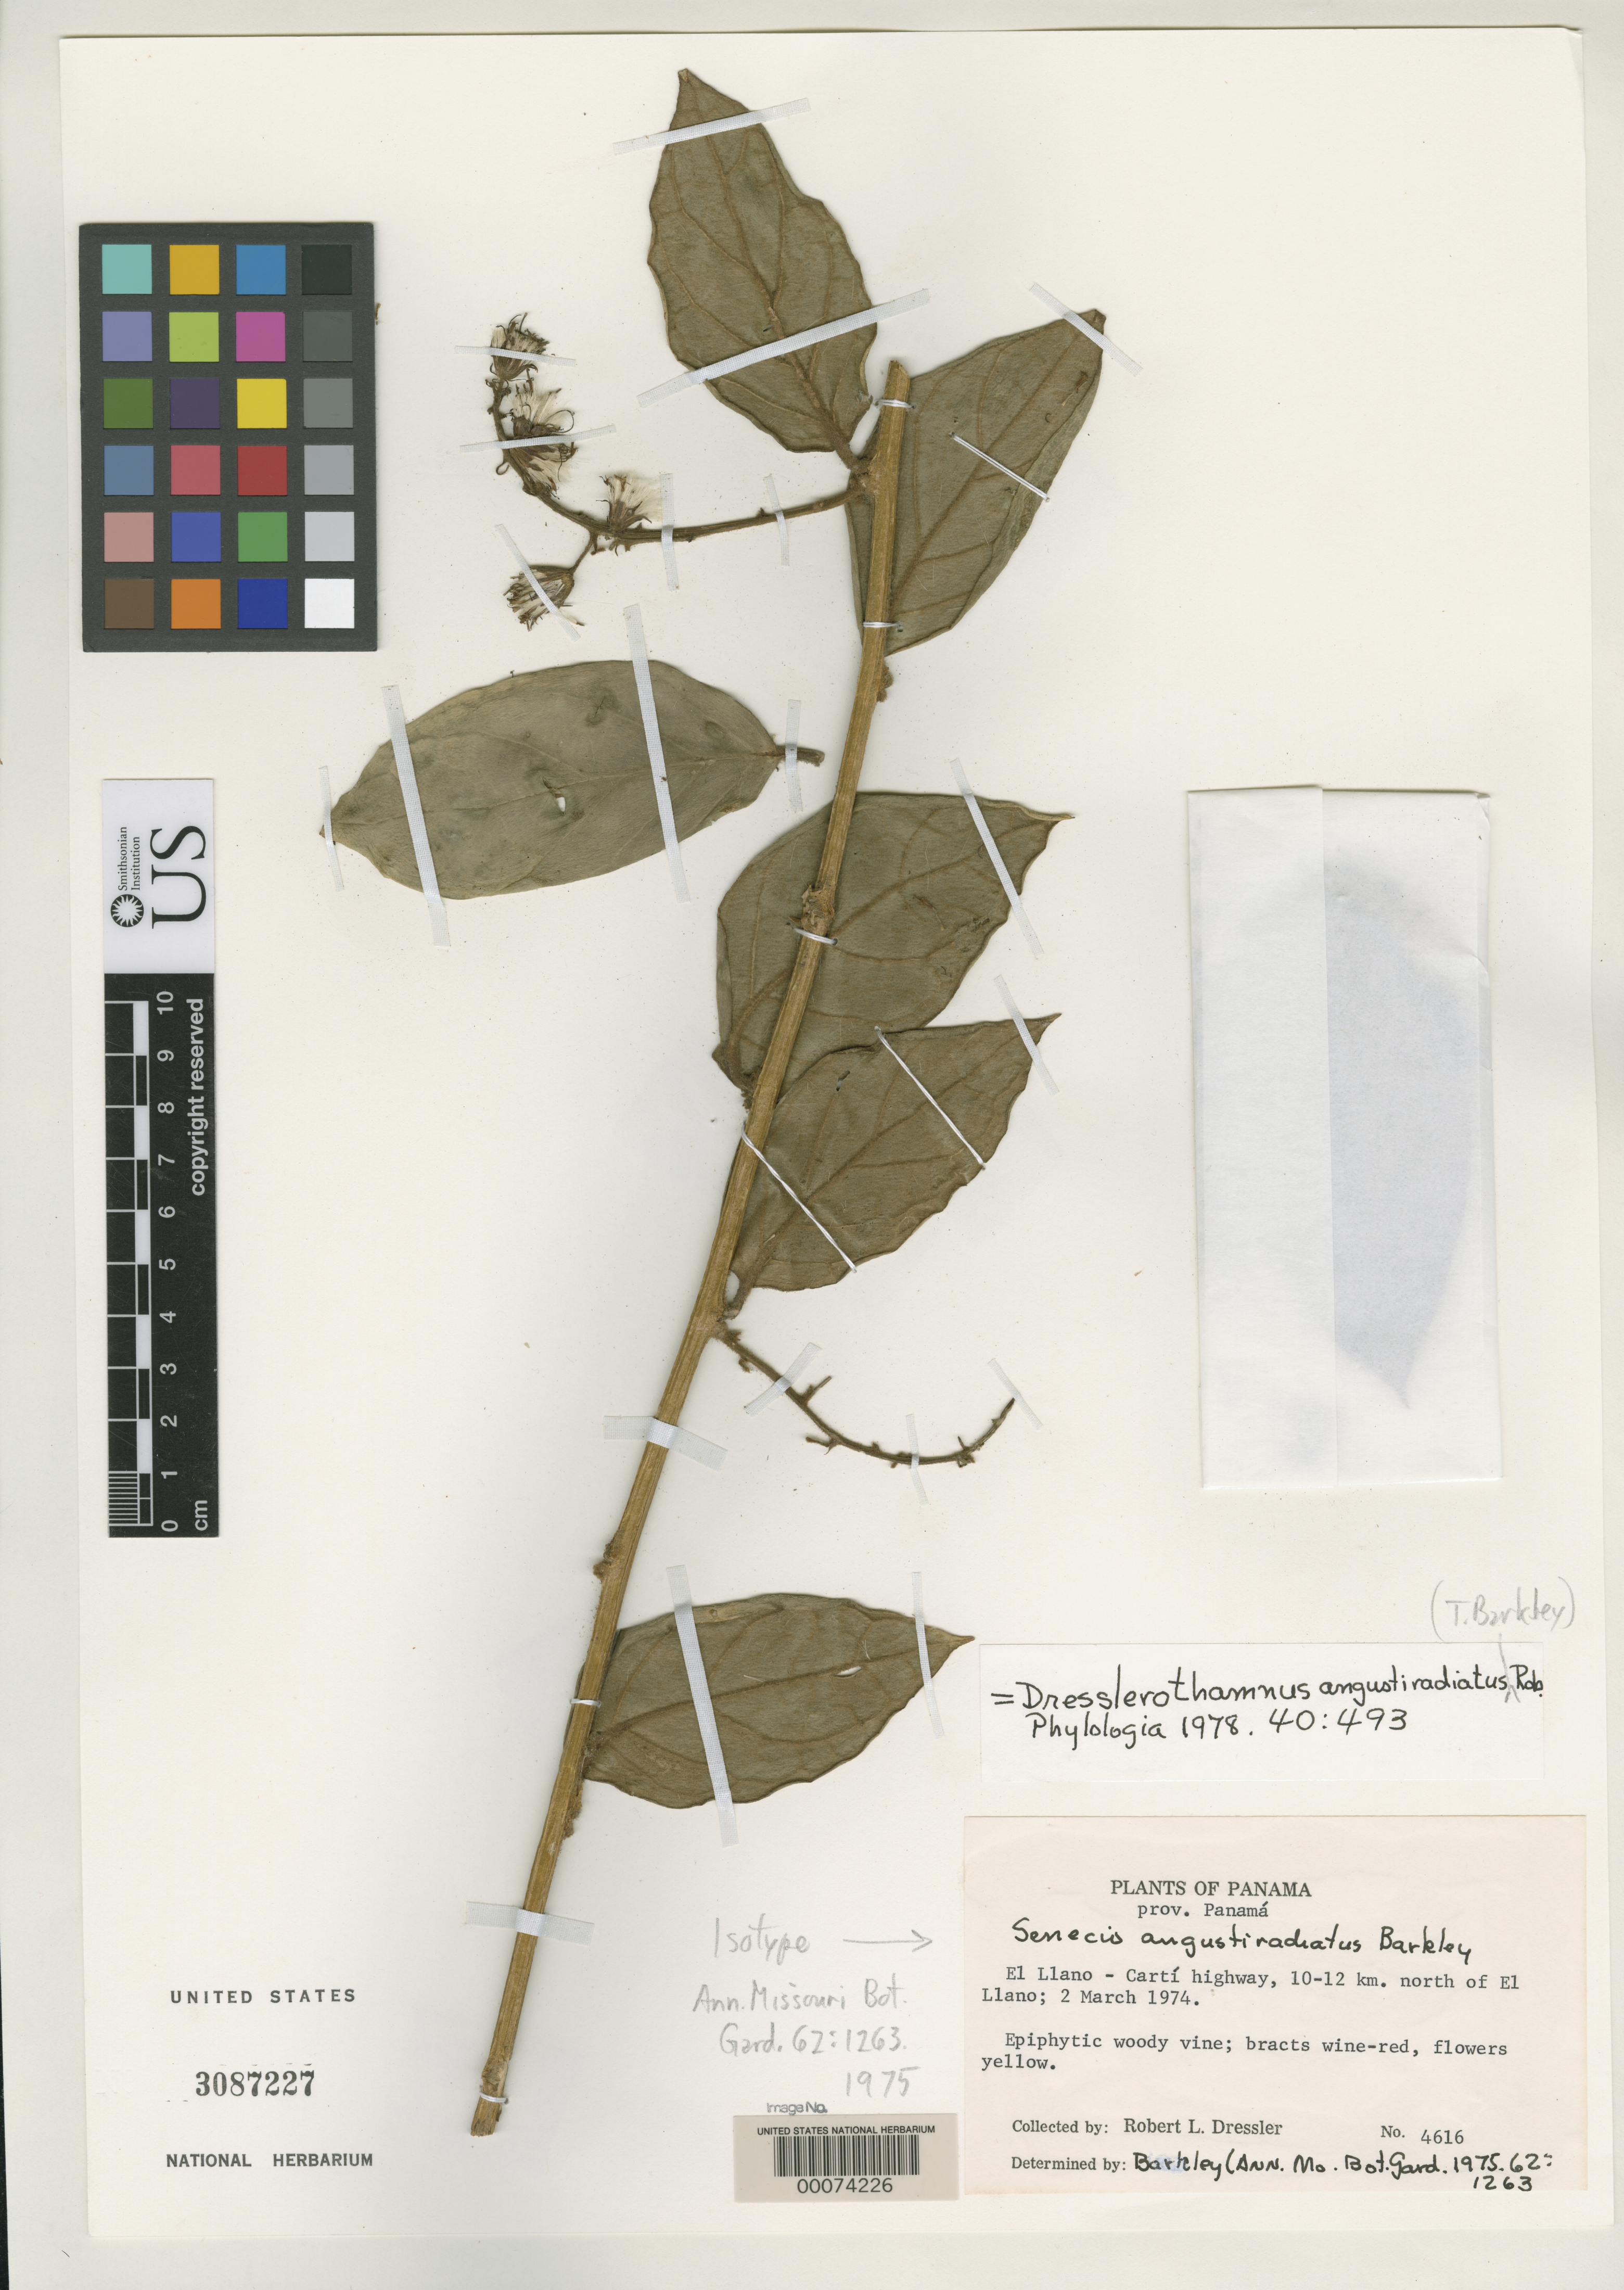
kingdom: Plantae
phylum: Tracheophyta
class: Magnoliopsida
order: Asterales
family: Asteraceae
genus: Senecio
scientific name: Senecio angustiradiatus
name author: T.M. Barkley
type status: Isotype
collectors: R. Dressler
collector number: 4616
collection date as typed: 02 Mar 1974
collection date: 1974-03-02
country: Panama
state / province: Panamá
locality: El Llano-Carti Highway, 10-12 km N of El Llano.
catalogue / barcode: US 3087227